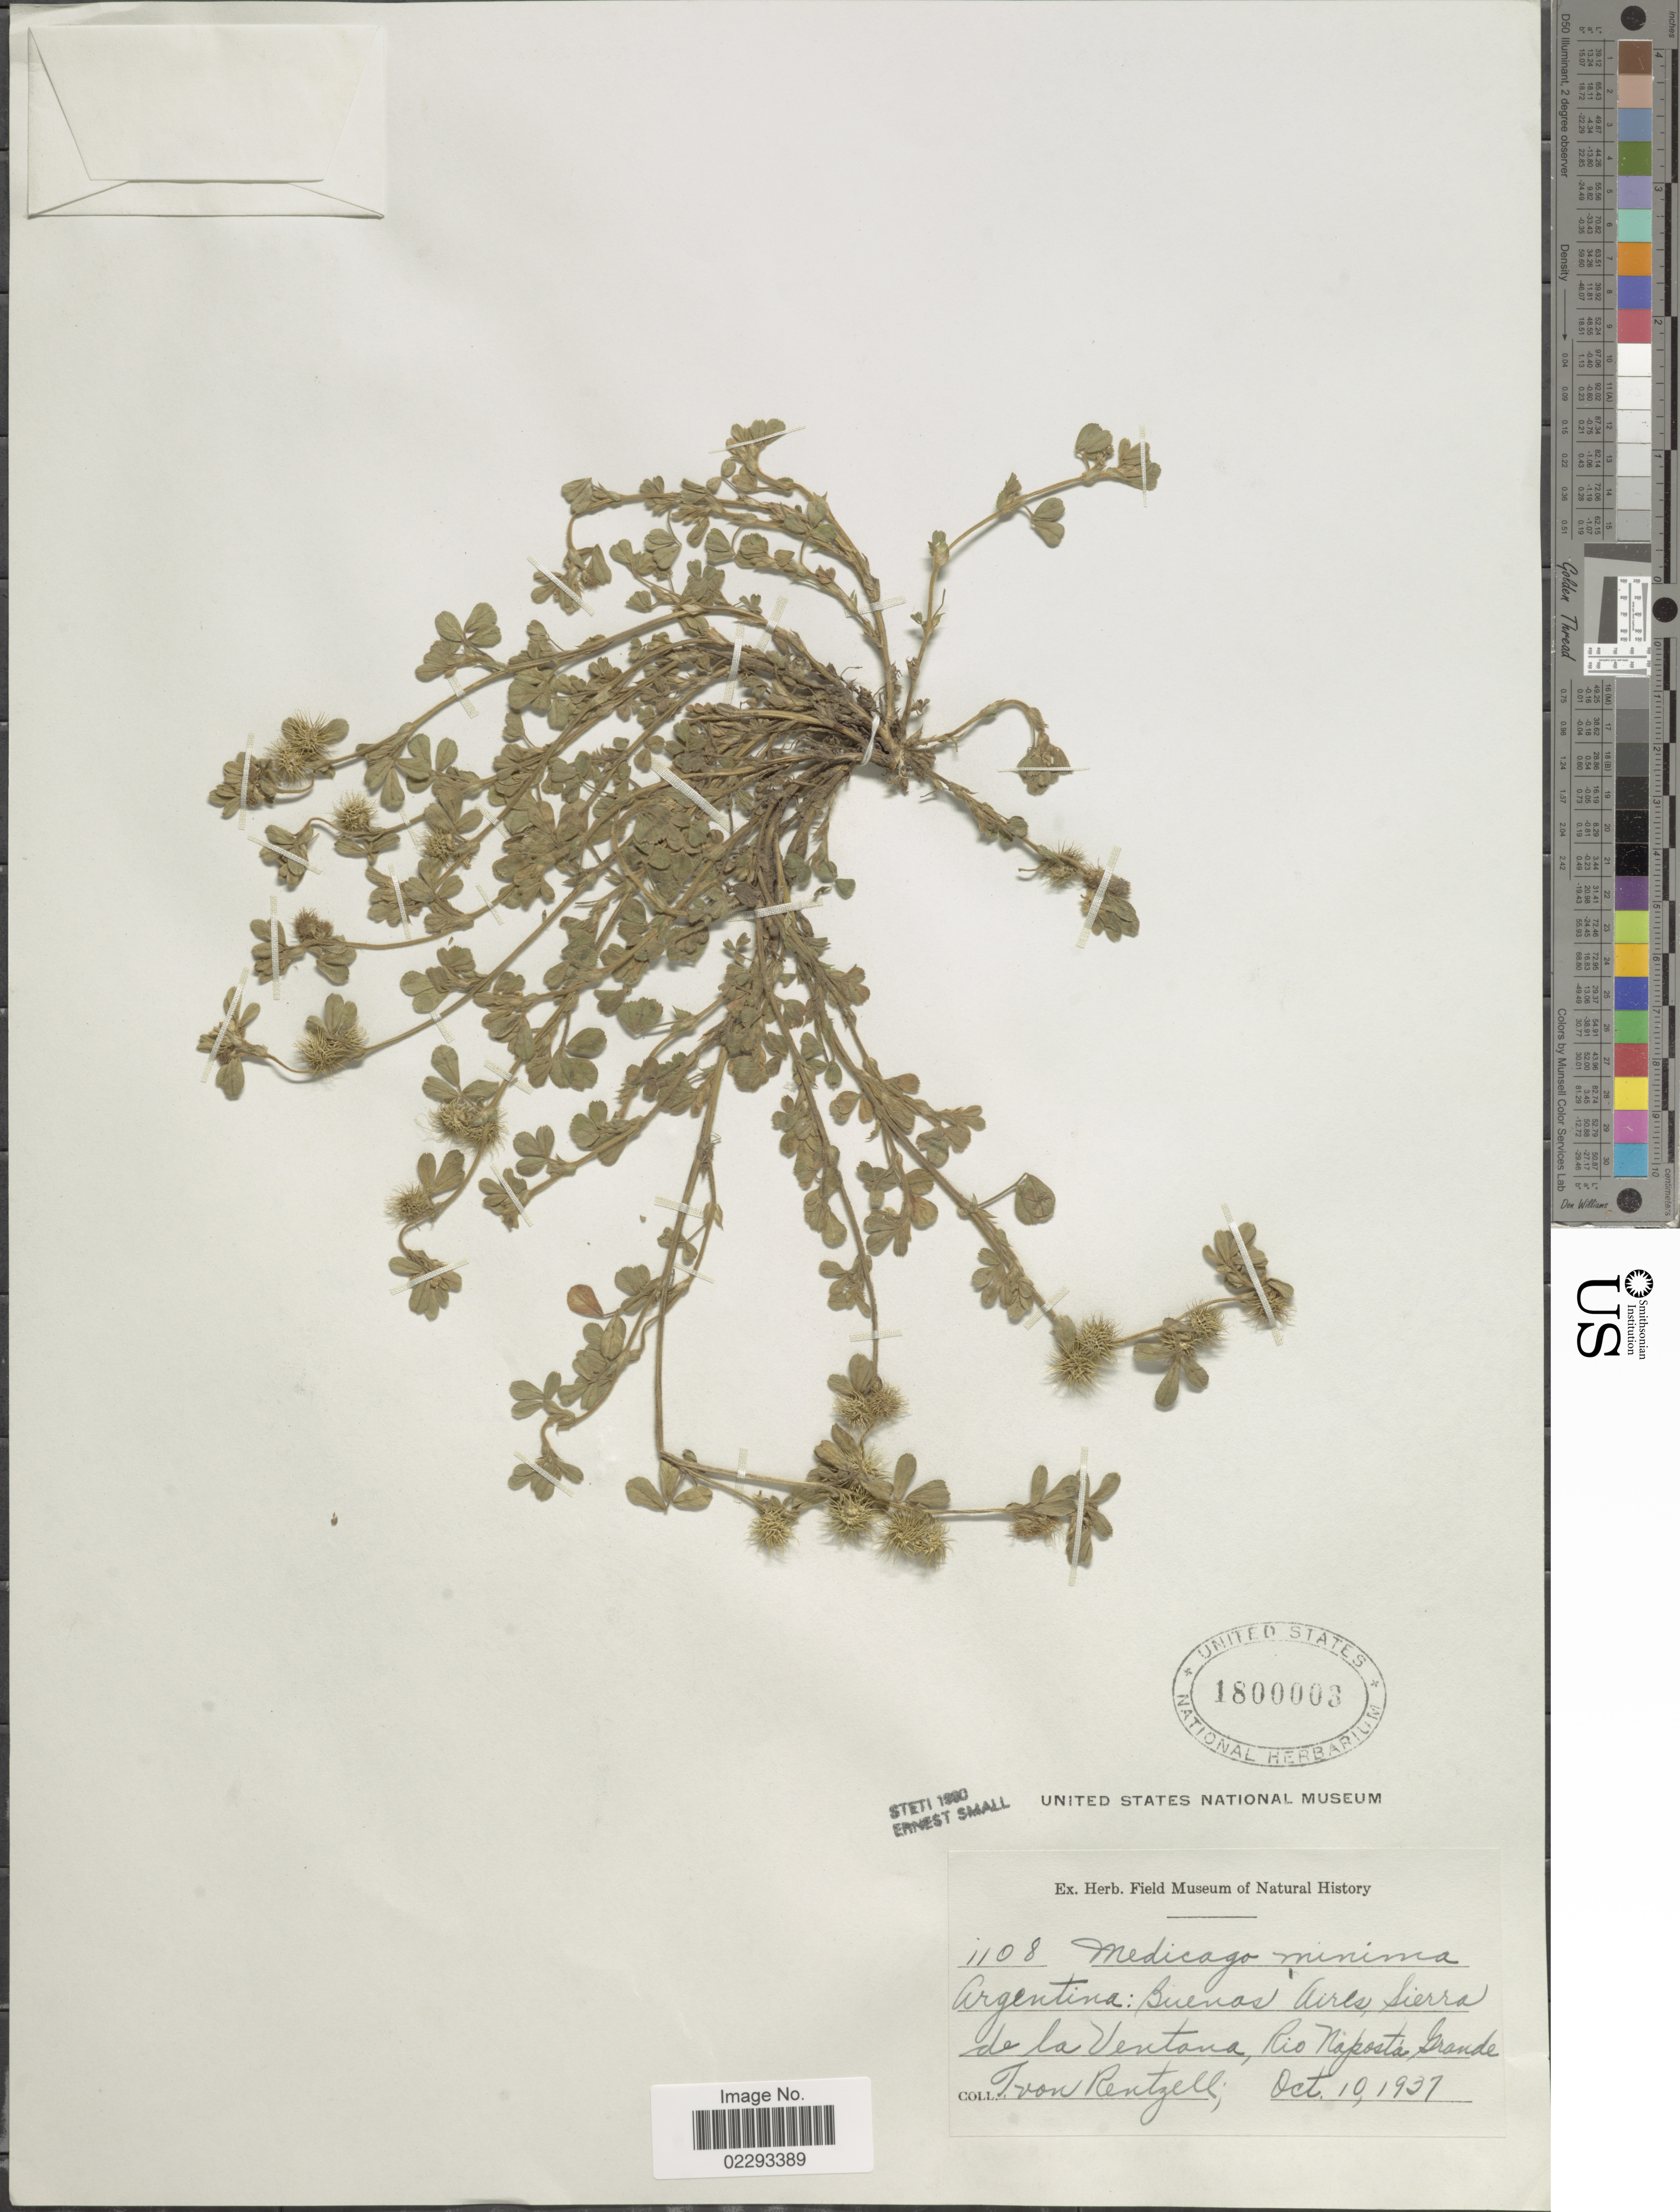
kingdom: Plantae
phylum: Tracheophyta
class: Magnoliopsida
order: Fabales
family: Fabaceae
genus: Medicago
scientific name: Medicago minima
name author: Lam.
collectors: I. von Rentzell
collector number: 1108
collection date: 1937-10-10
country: Argentina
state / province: Buenos Aires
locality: Sierra de la Ventana, Rio Napoesta Grande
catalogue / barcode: US 1800003